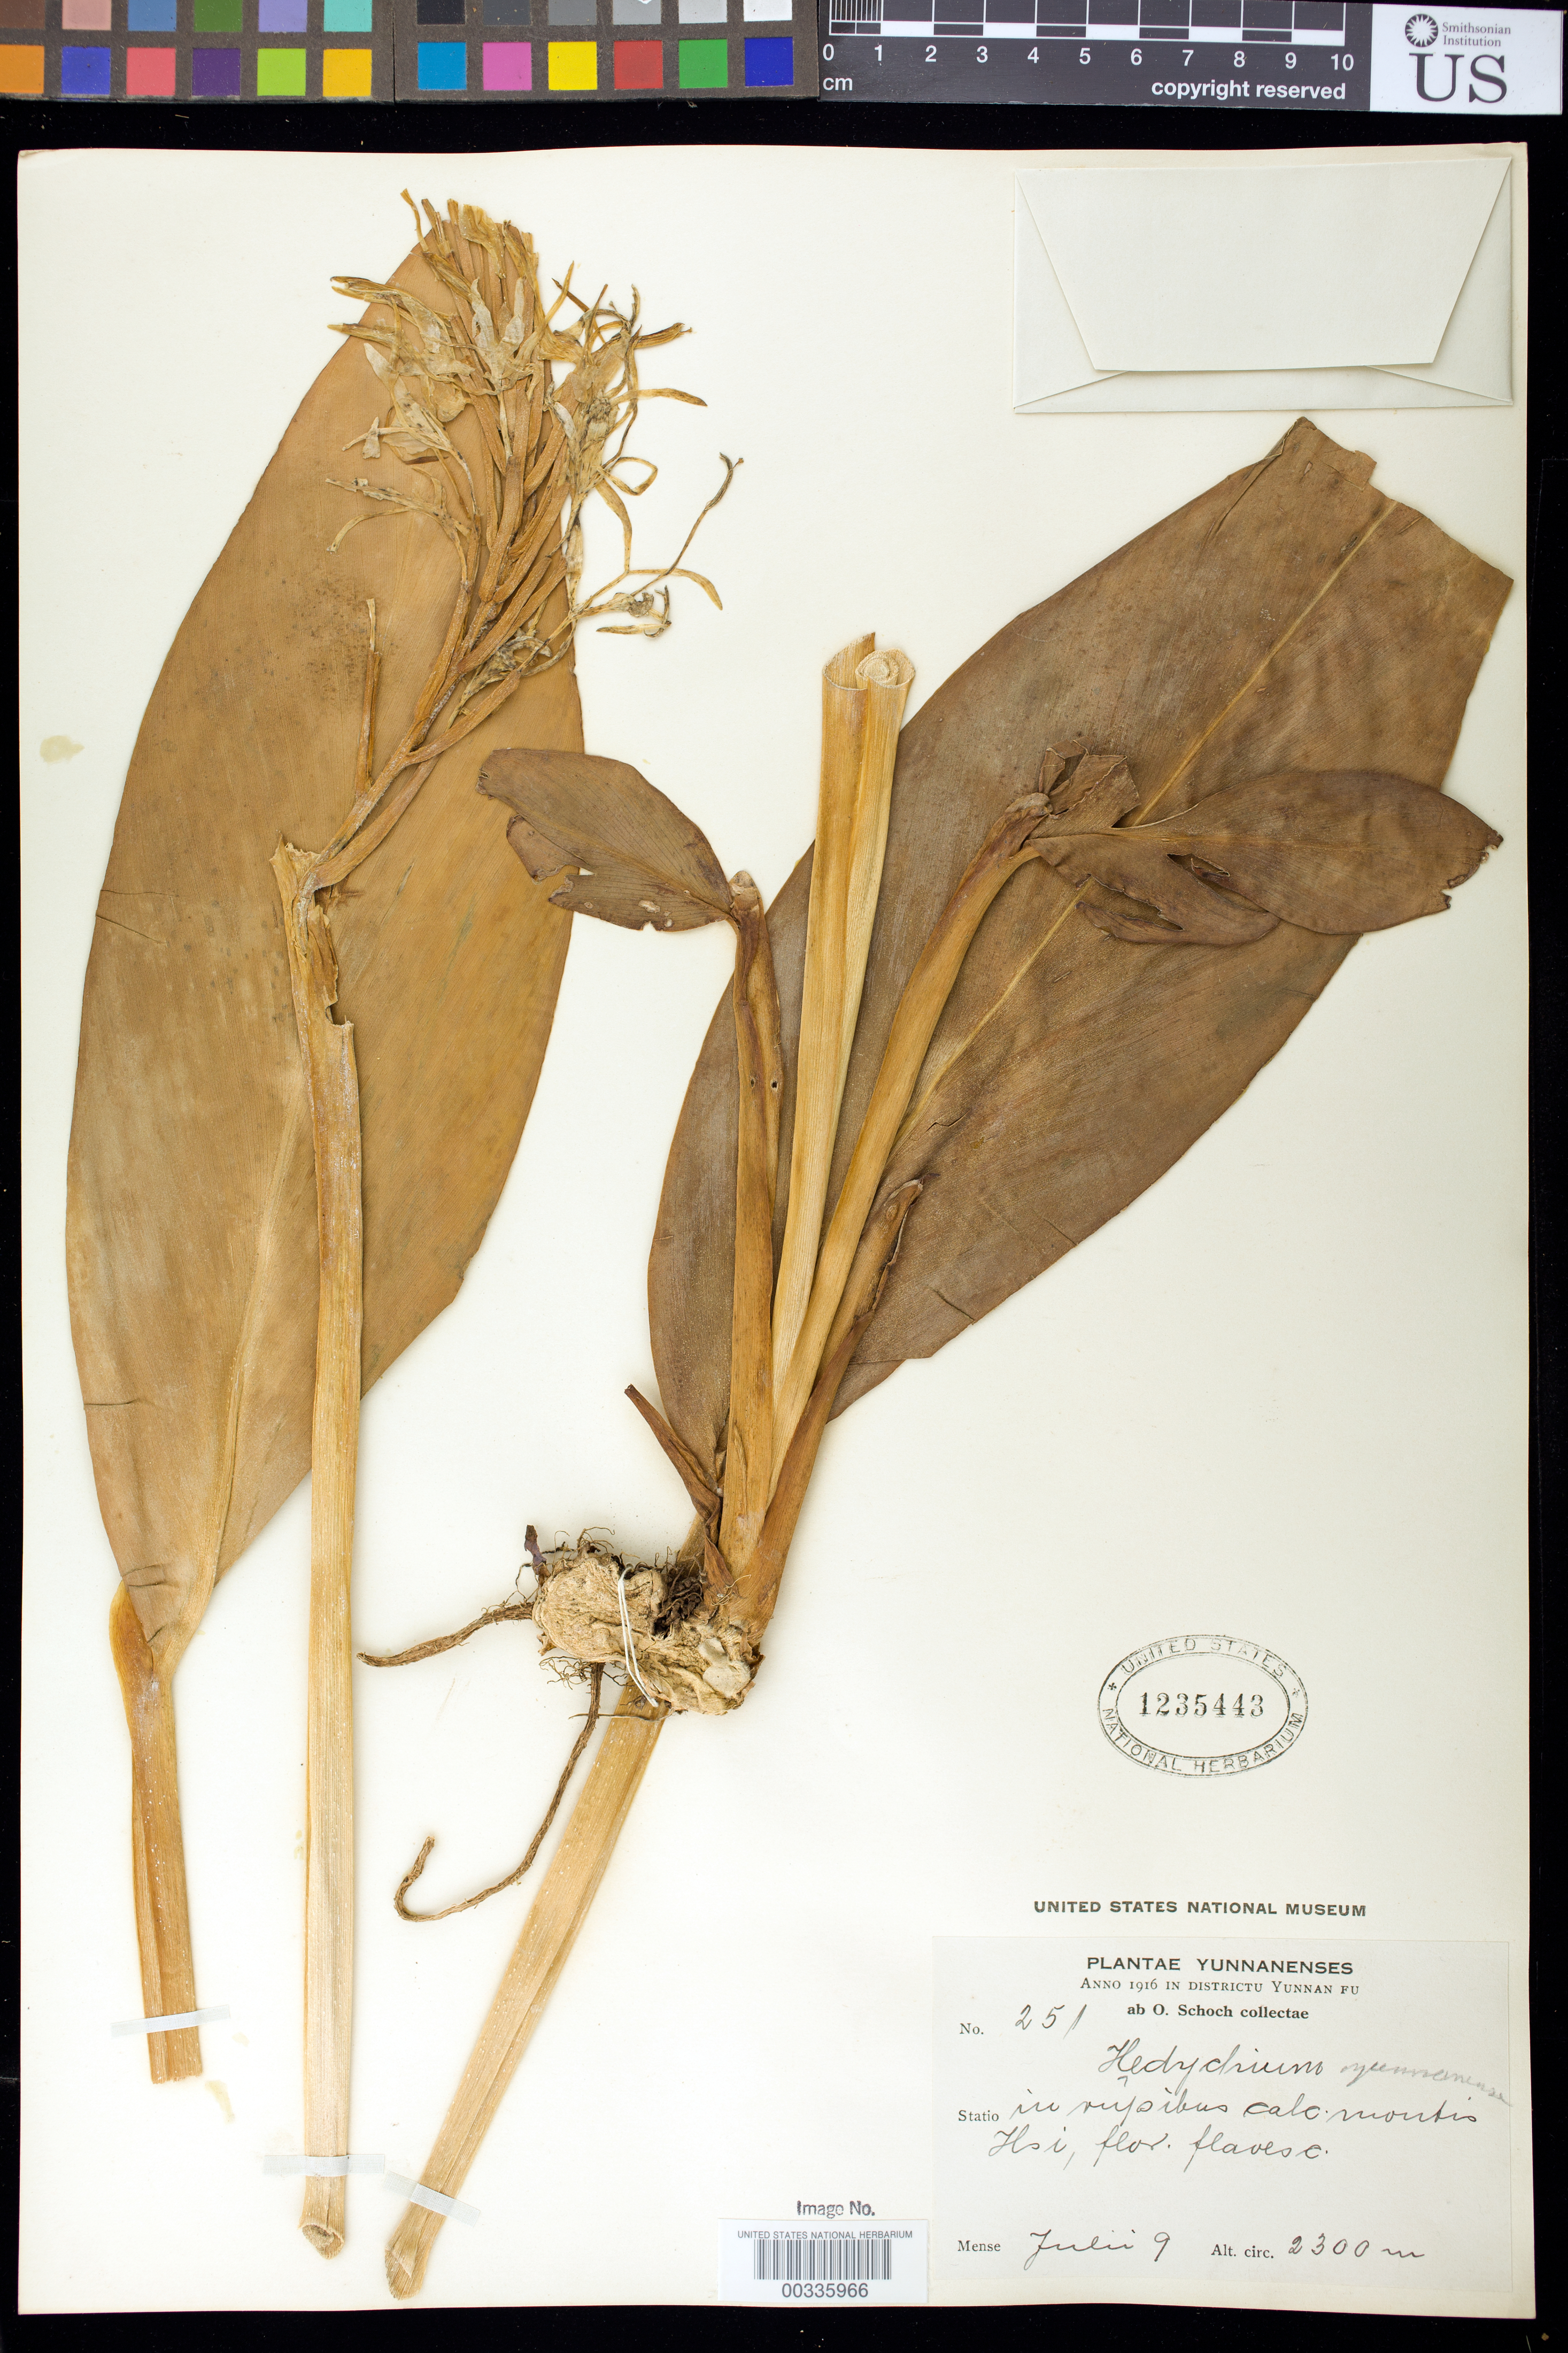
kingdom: Plantae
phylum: Tracheophyta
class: Liliopsida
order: Zingiberales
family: Zingiberaceae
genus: Hedychium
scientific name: Hedychium yunnanense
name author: Gagnep.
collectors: O. Schoch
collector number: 251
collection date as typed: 09 Jul 1916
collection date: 1916-07-09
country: China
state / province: Yunnan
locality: Hsi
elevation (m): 2300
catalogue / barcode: US 1235443